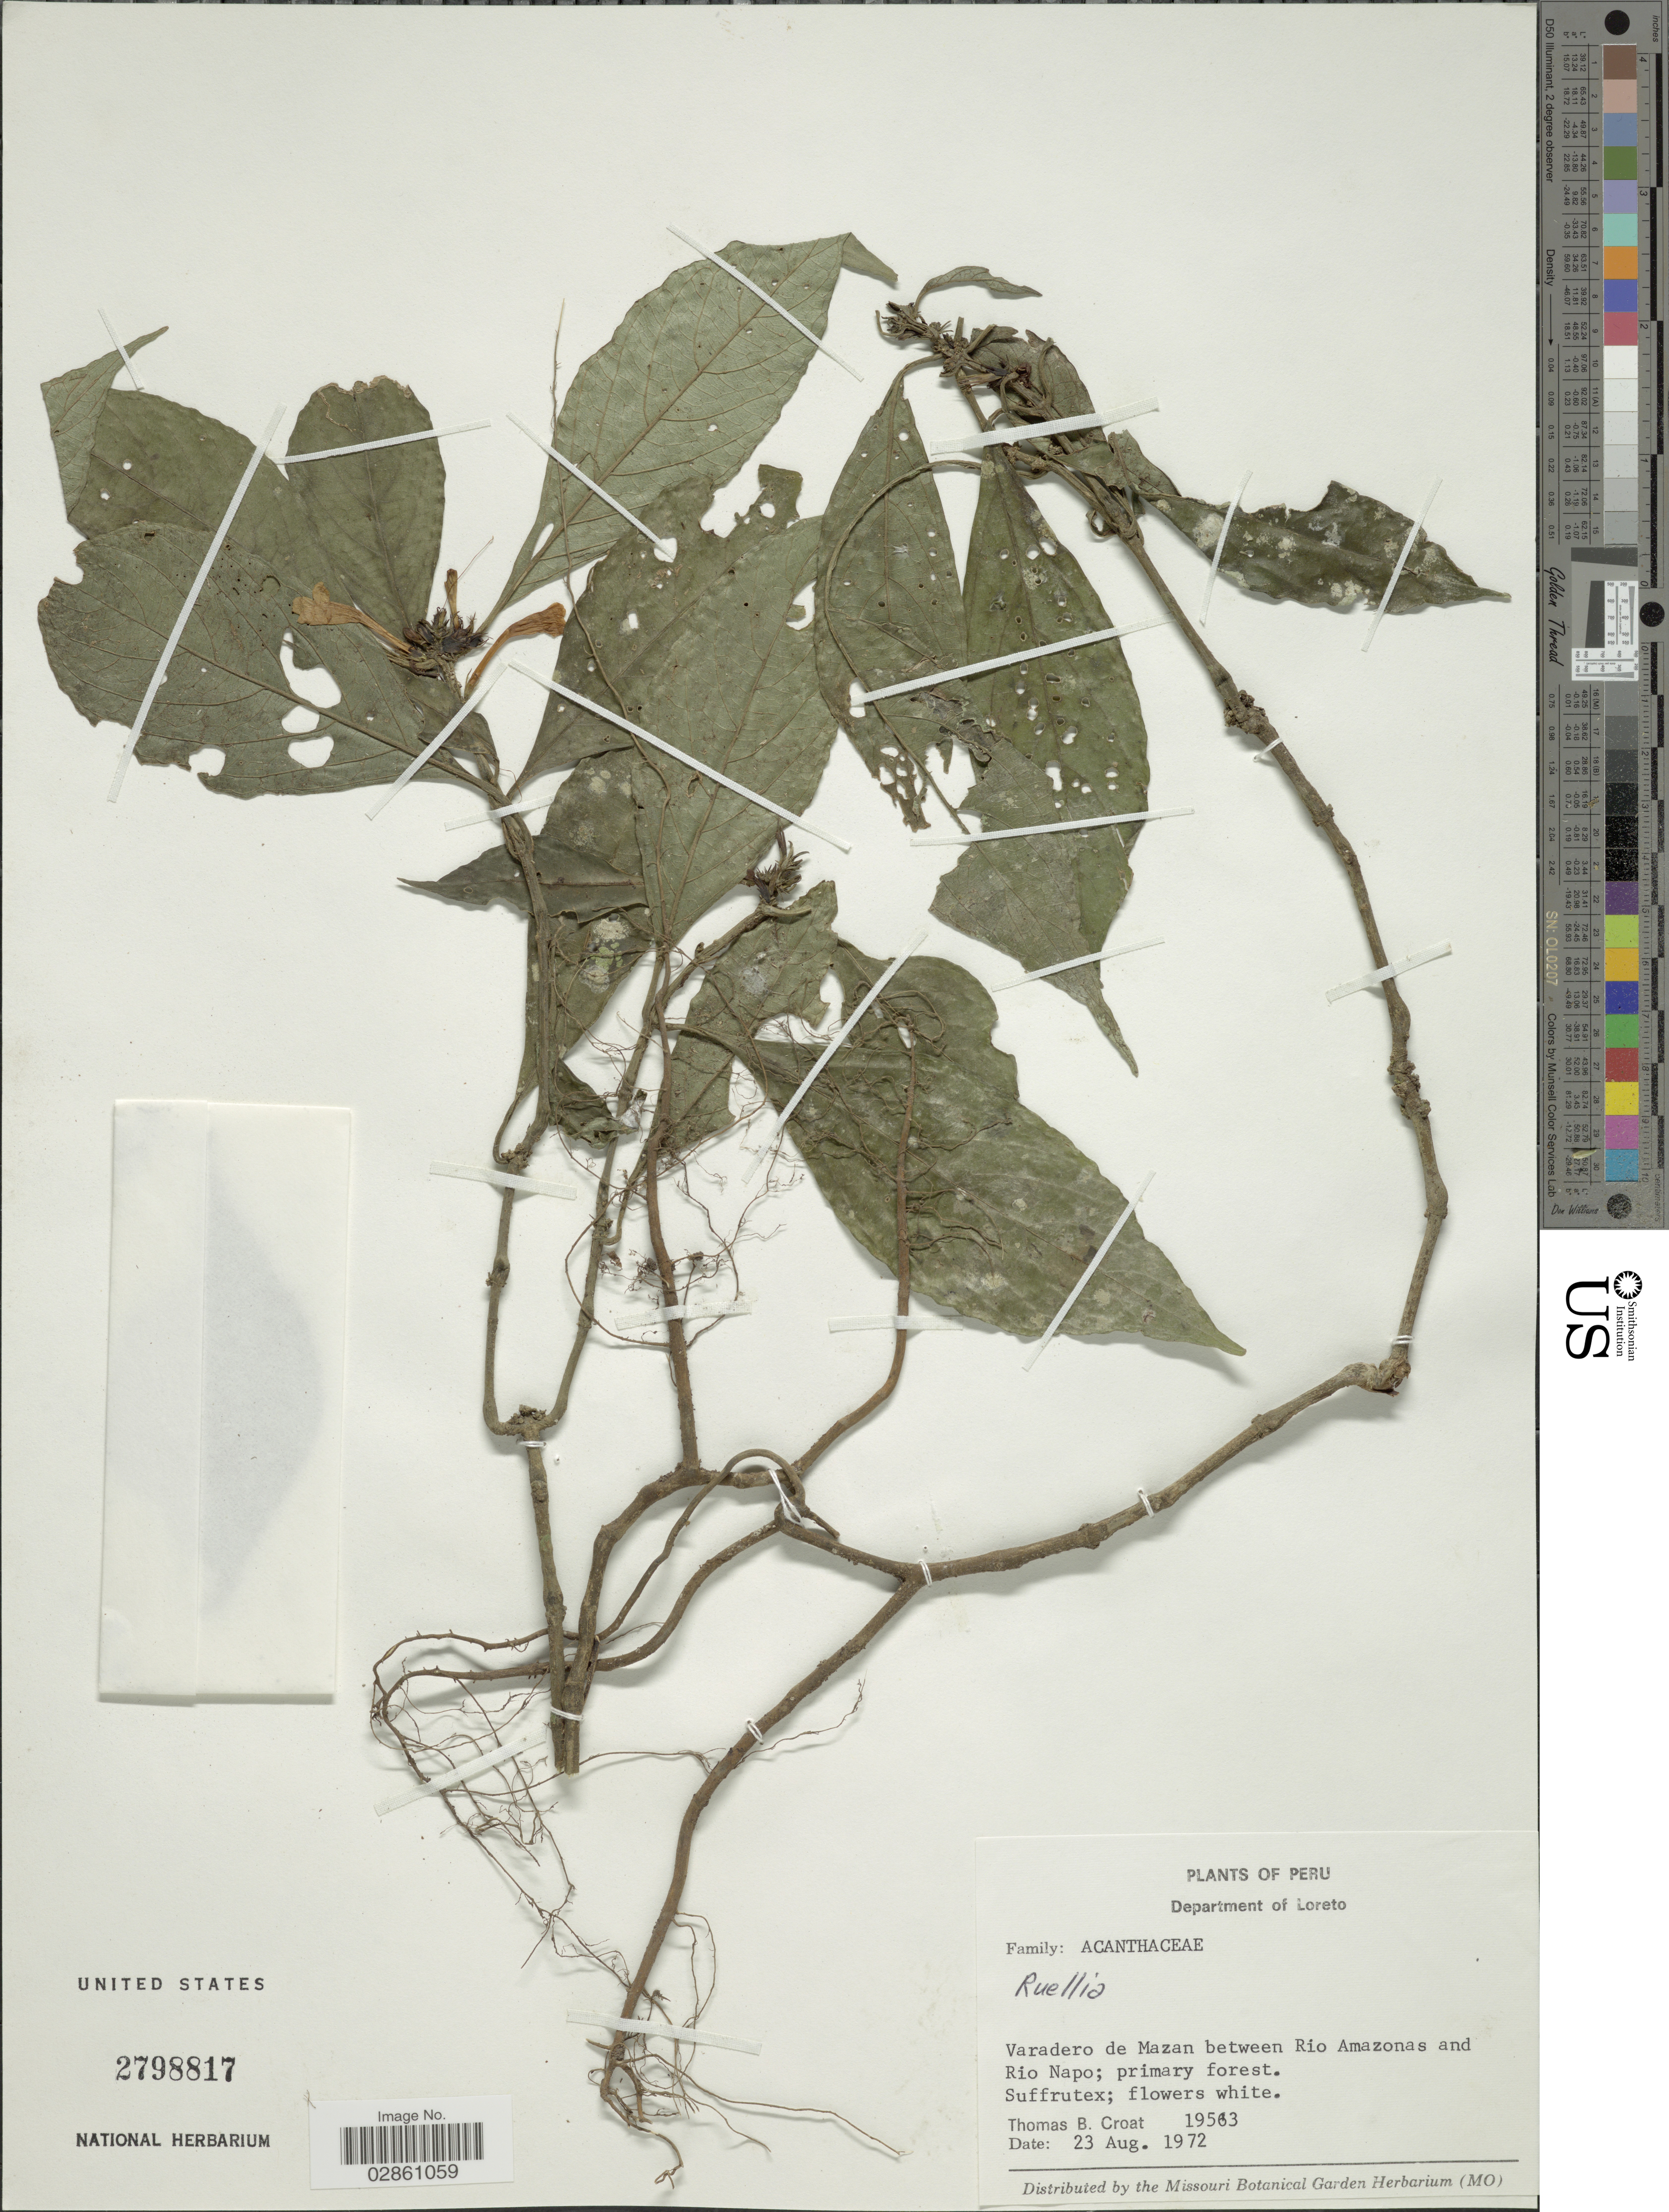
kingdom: Plantae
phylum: Tracheophyta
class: Magnoliopsida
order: Lamiales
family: Acanthaceae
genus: Ruellia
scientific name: Ruellia klugii Leonard sp. nov. ined.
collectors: T. B. Croat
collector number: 19563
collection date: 1972-08-23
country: Peru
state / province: Loreto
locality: Department of Loreto. Varadero de Mazan between Rio Amazonas and Rio Napo.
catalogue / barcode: US 2798817